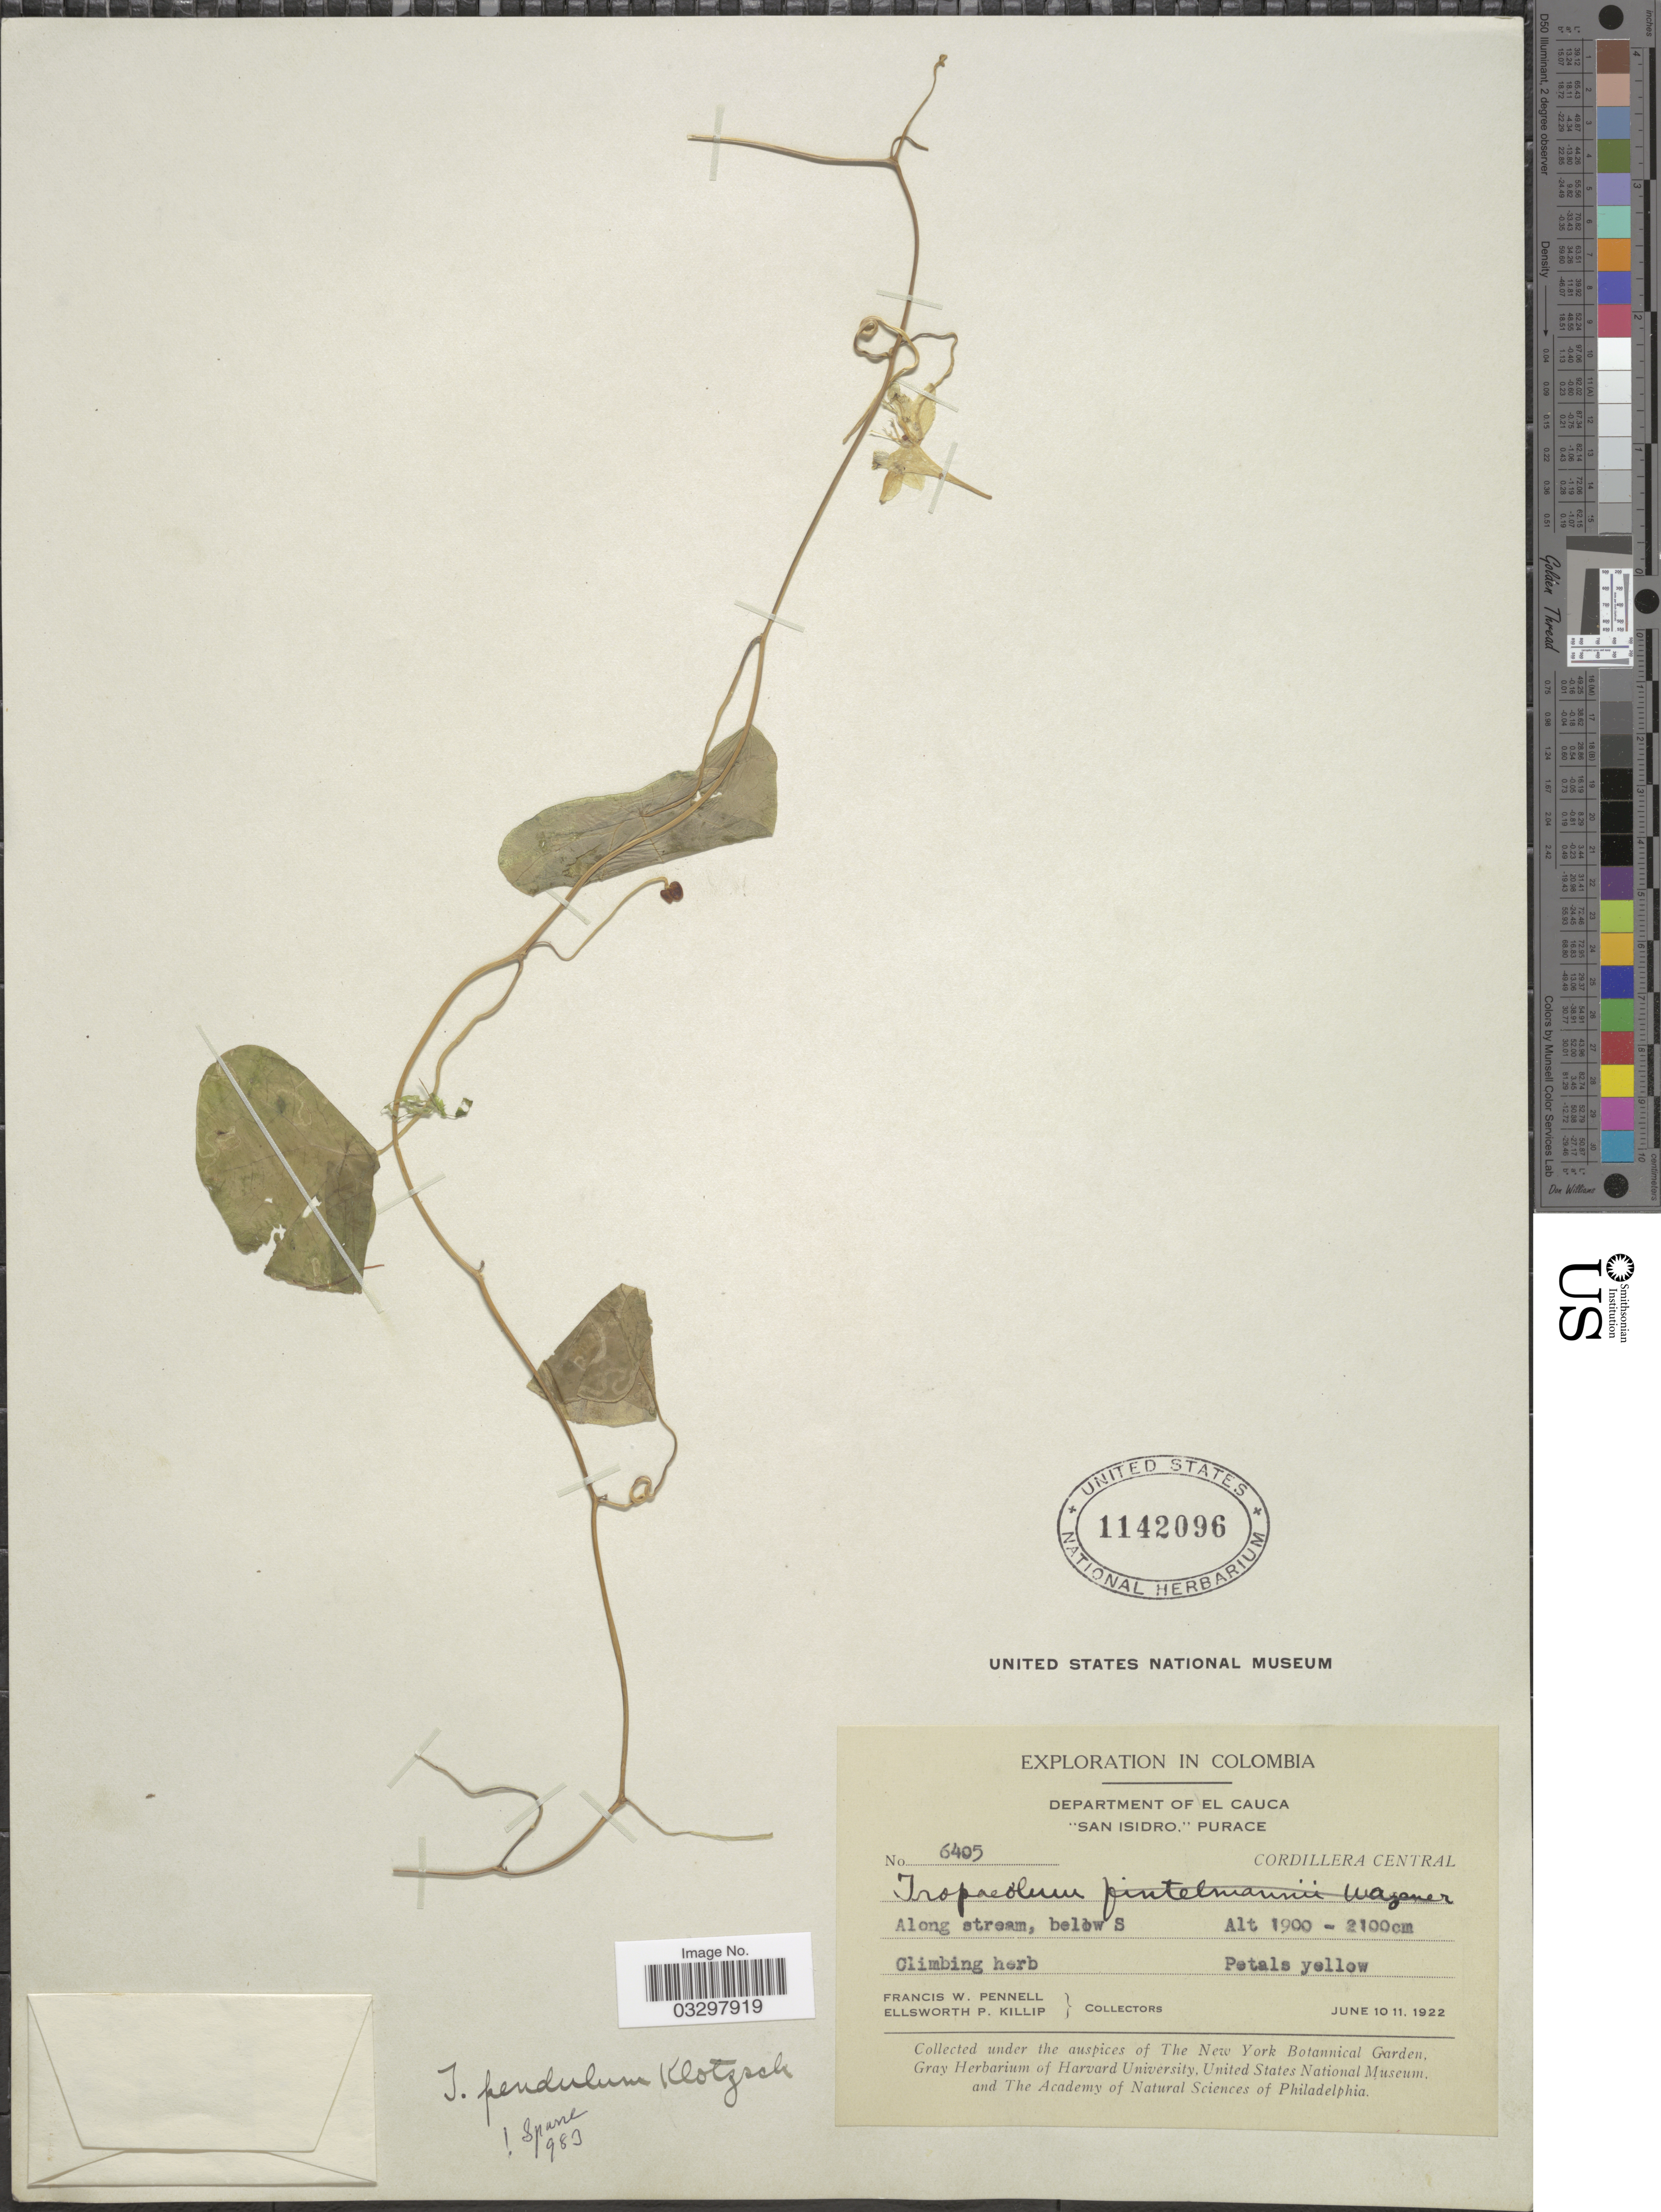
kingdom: Plantae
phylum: Tracheophyta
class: Magnoliopsida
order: Brassicales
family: Tropaeolaceae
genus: Tropaeolum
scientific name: Tropaeolum pendulum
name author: Klotzsch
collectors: F. W. Pennell & E. P. Killip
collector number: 6405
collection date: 1922-06-10/1922-06-11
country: Colombia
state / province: Cauca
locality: Department of El Cauca, "San Isidro" Purace, Cordillera Central.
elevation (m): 1900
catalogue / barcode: US 1142096